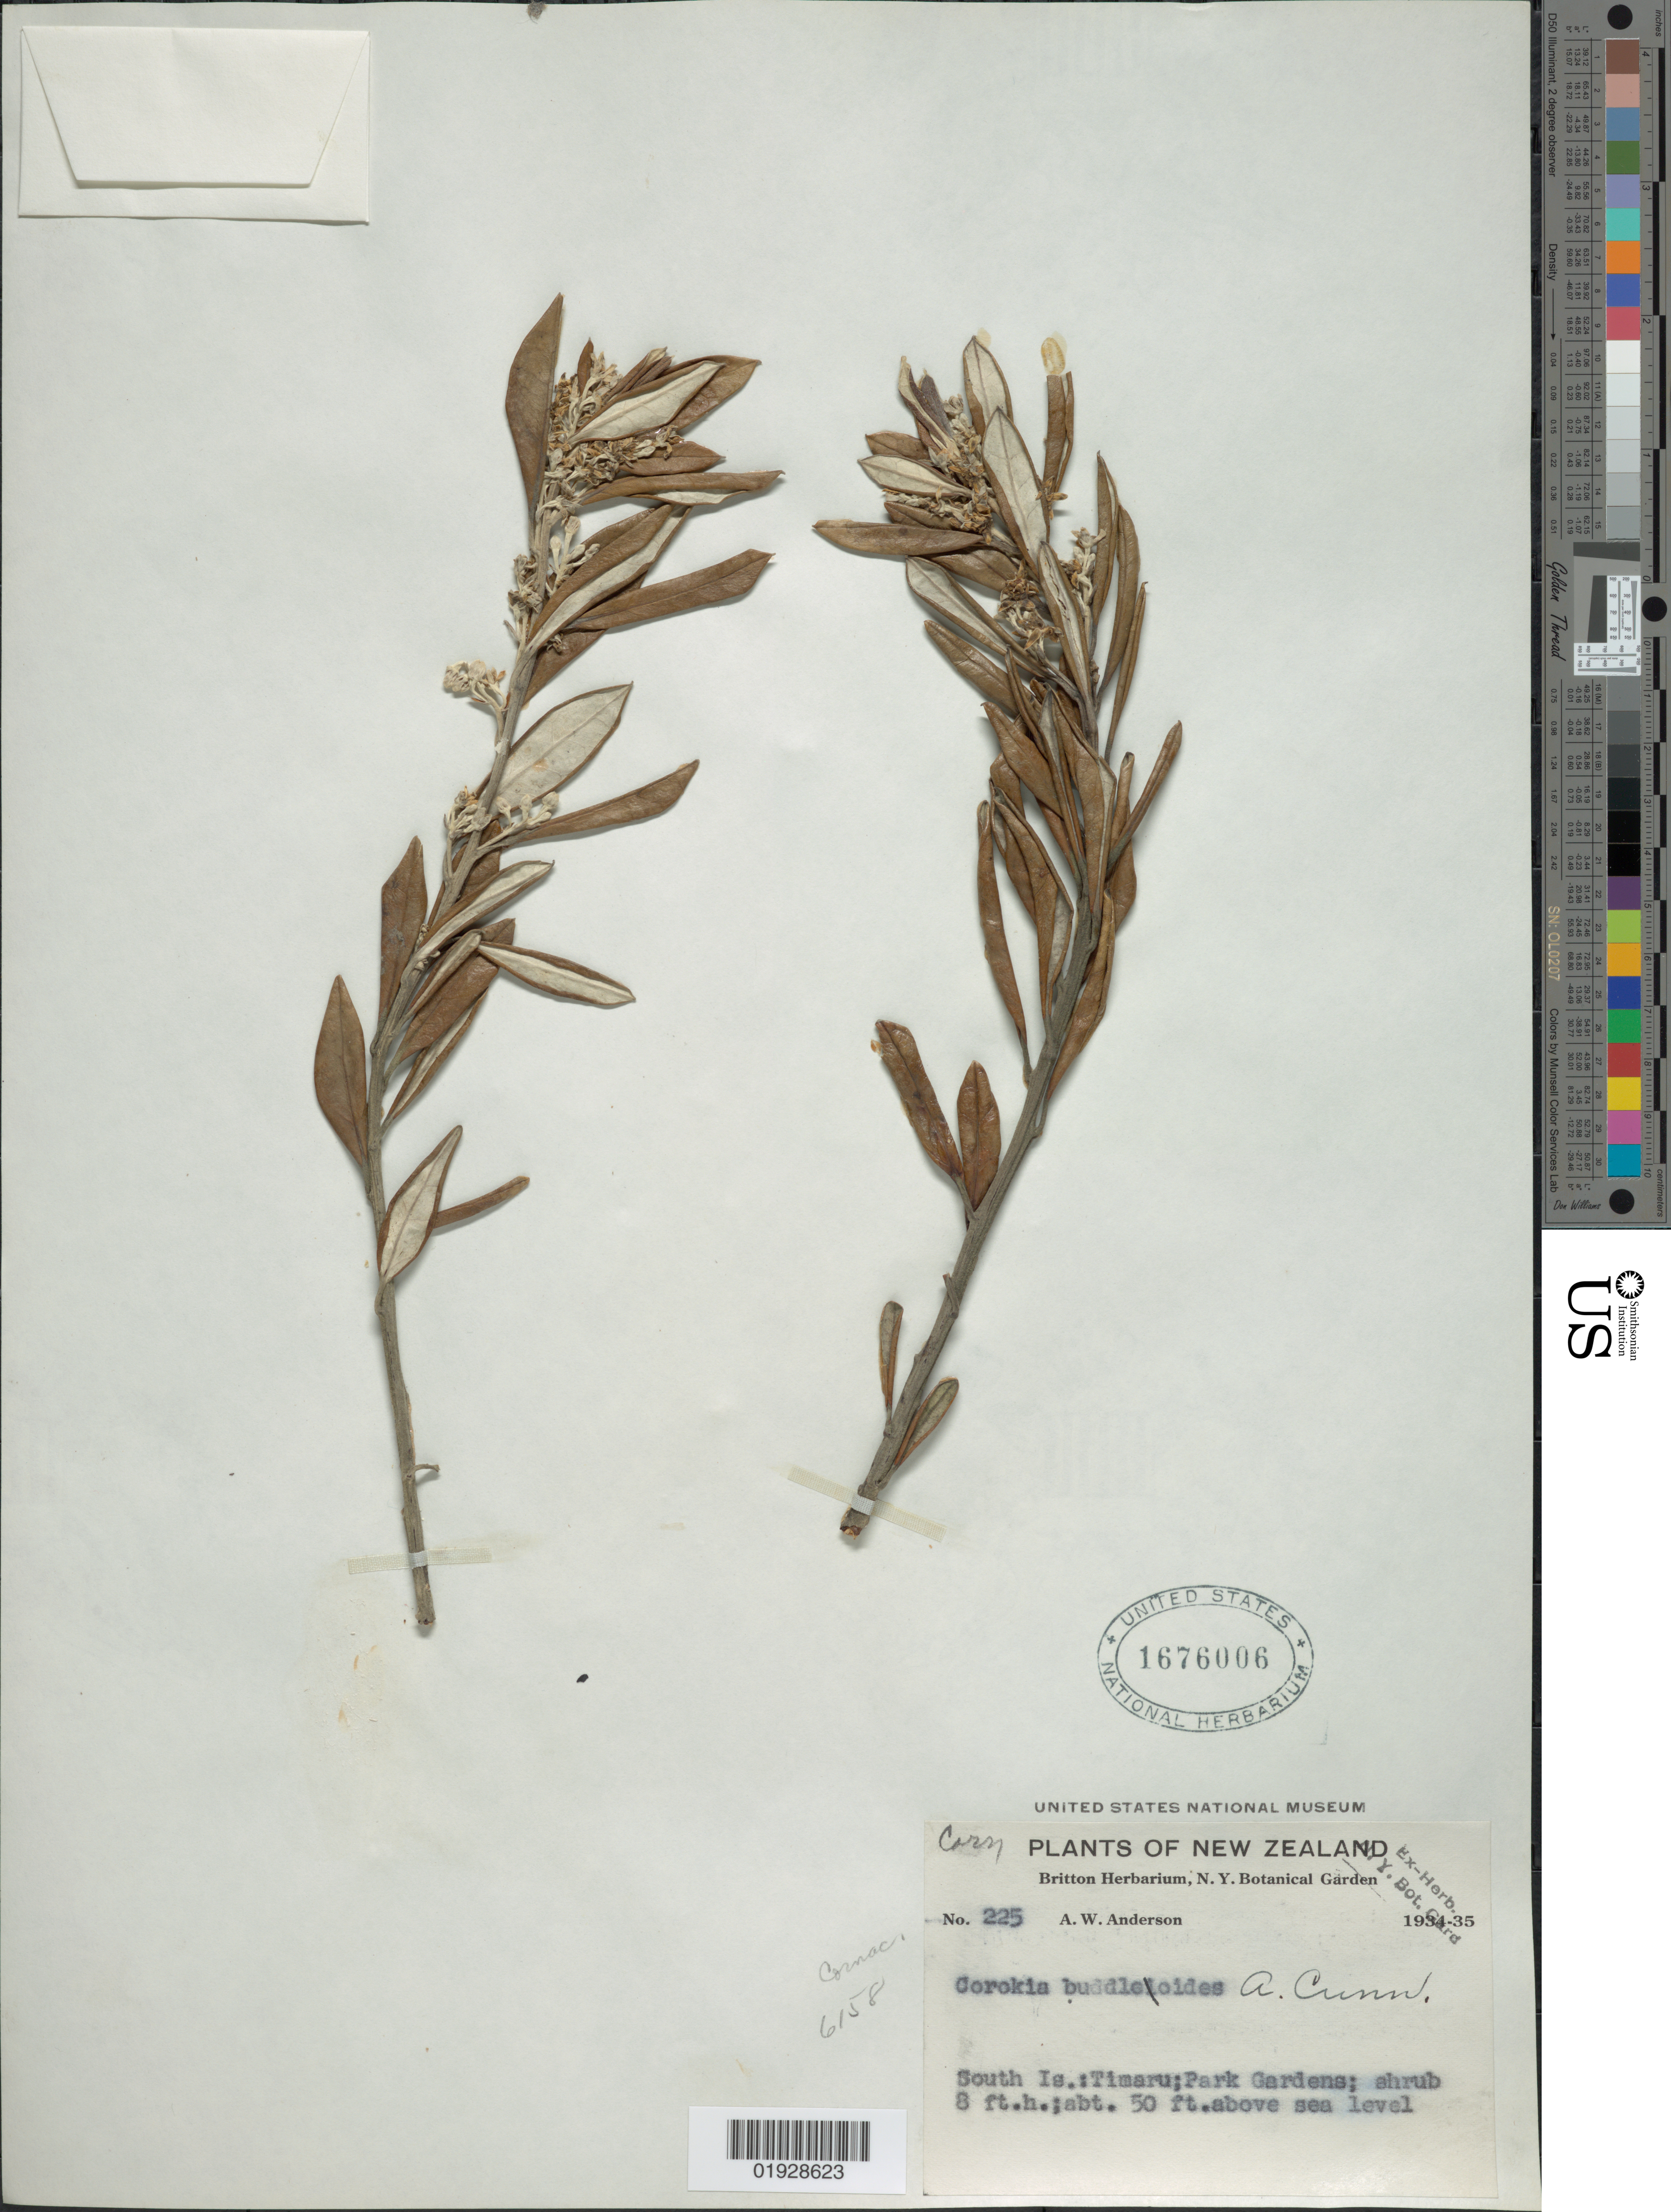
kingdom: Plantae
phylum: Tracheophyta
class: Magnoliopsida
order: Asterales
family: Argophyllaceae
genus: Corokia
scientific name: Corokia buddlejoides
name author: A. Cunn.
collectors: A. W. Anderson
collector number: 225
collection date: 1934/1935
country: New Zealand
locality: South Is.: Timaru; Park Gardens.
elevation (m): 15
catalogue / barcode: US 1676006